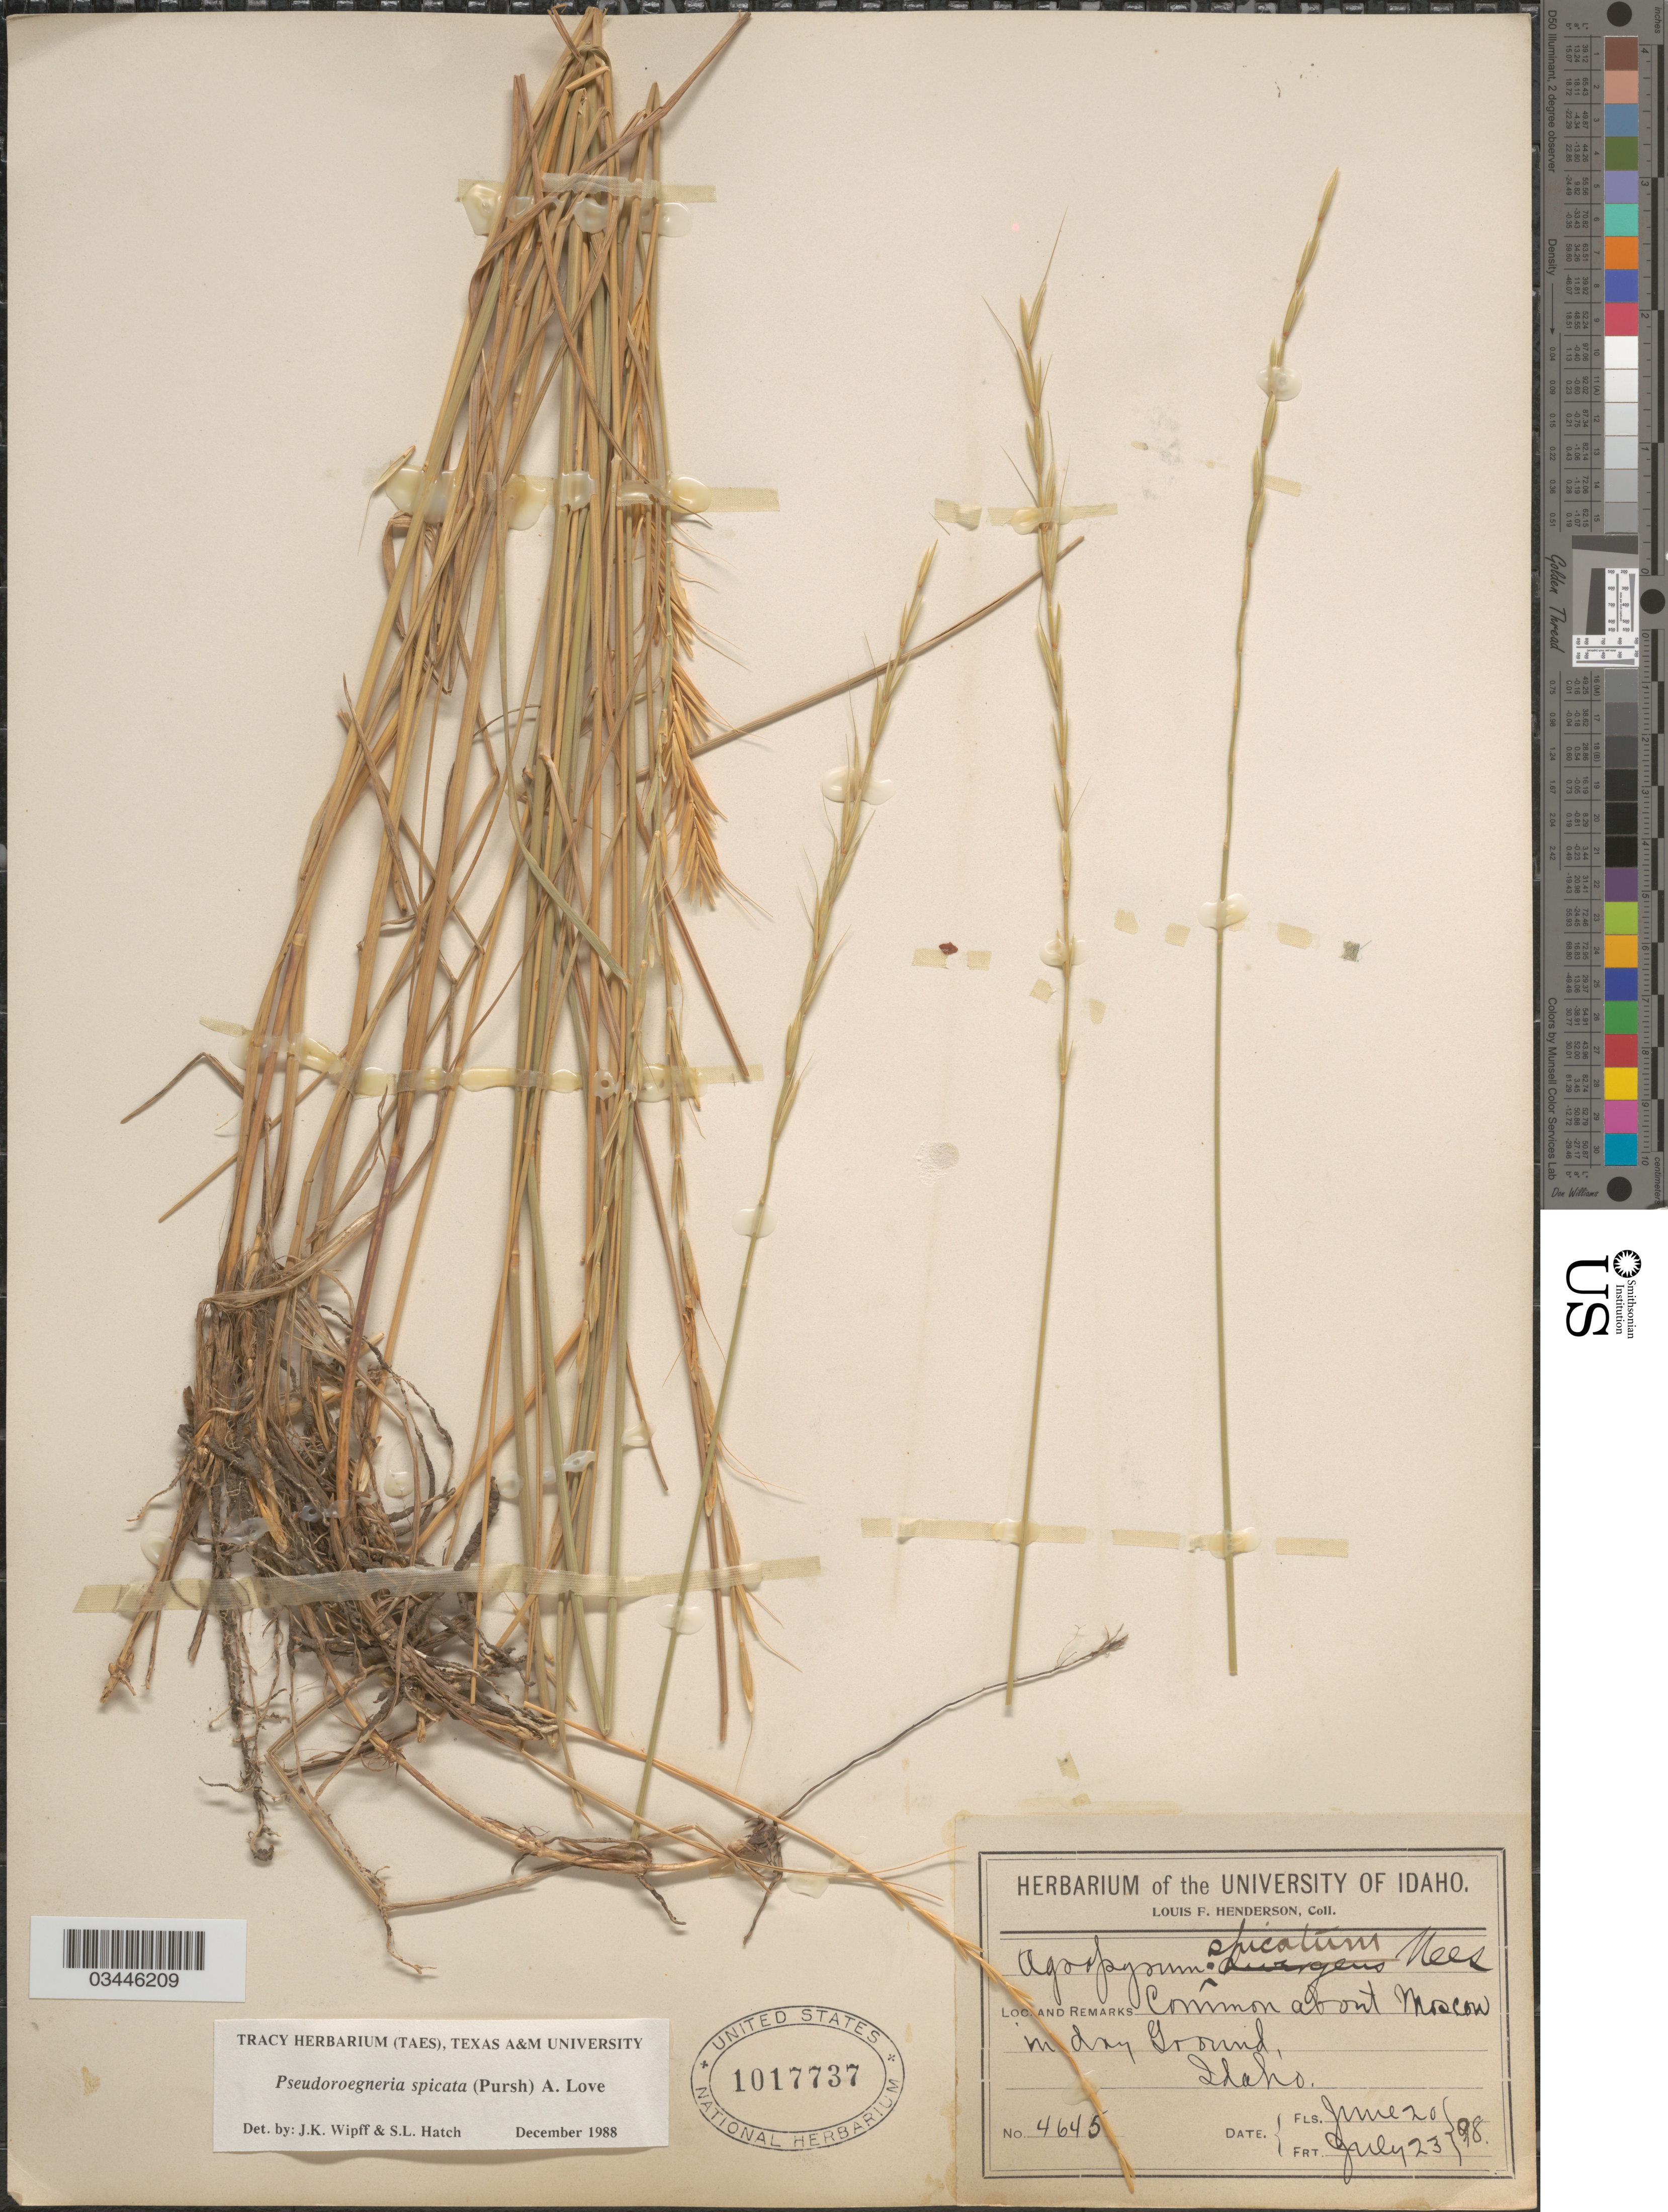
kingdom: Plantae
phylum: Tracheophyta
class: Liliopsida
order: Poales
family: Poaceae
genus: Pseudoroegneria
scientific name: Pseudoroegneria spicata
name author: (Pursh) Á. Löve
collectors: L. Henderson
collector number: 4645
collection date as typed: Transcribed d/m/y: 20/6/98 to 23/7/98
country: United States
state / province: Idaho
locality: Common about Moscow in dry Ground.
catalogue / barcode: US 1017737